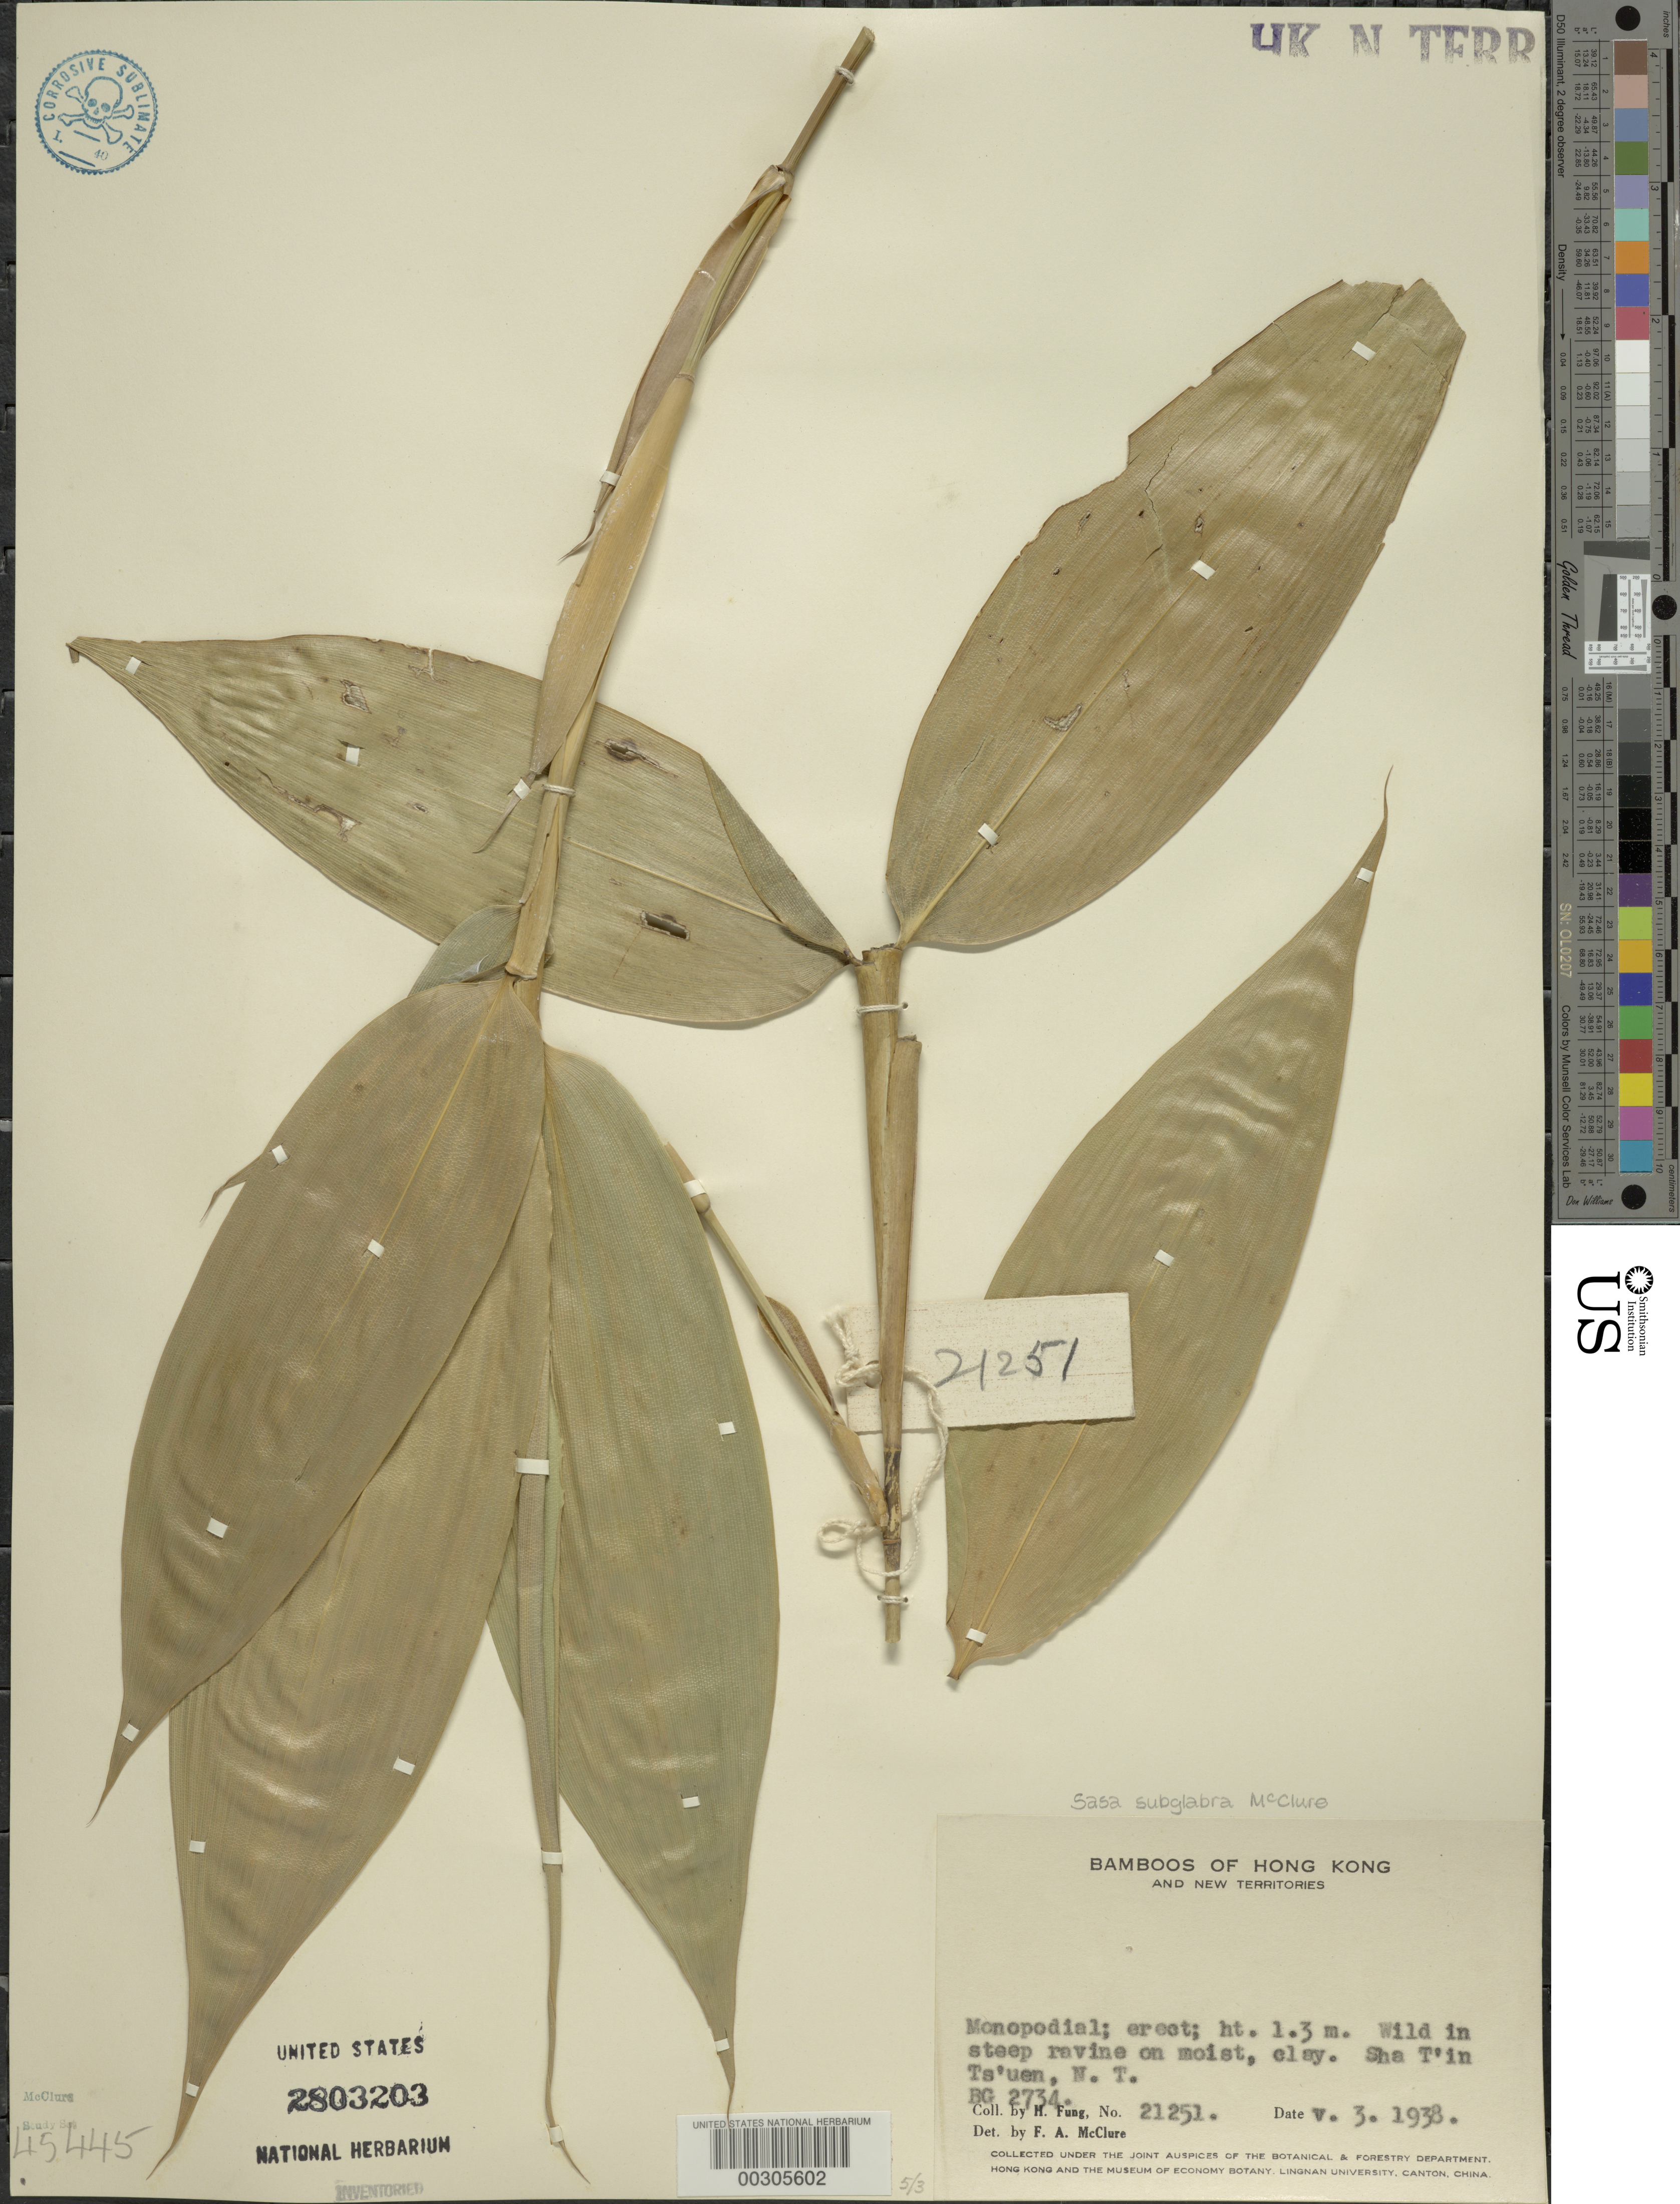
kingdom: Plantae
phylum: Tracheophyta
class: Liliopsida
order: Poales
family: Poaceae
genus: Sasa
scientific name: Sasa subglabra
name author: McClure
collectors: H. L. Fung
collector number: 21251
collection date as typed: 03 May 1938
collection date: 1938-05-03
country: China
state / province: Hong Kong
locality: N.t., sha t'in ts'uen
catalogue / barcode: US 2803203